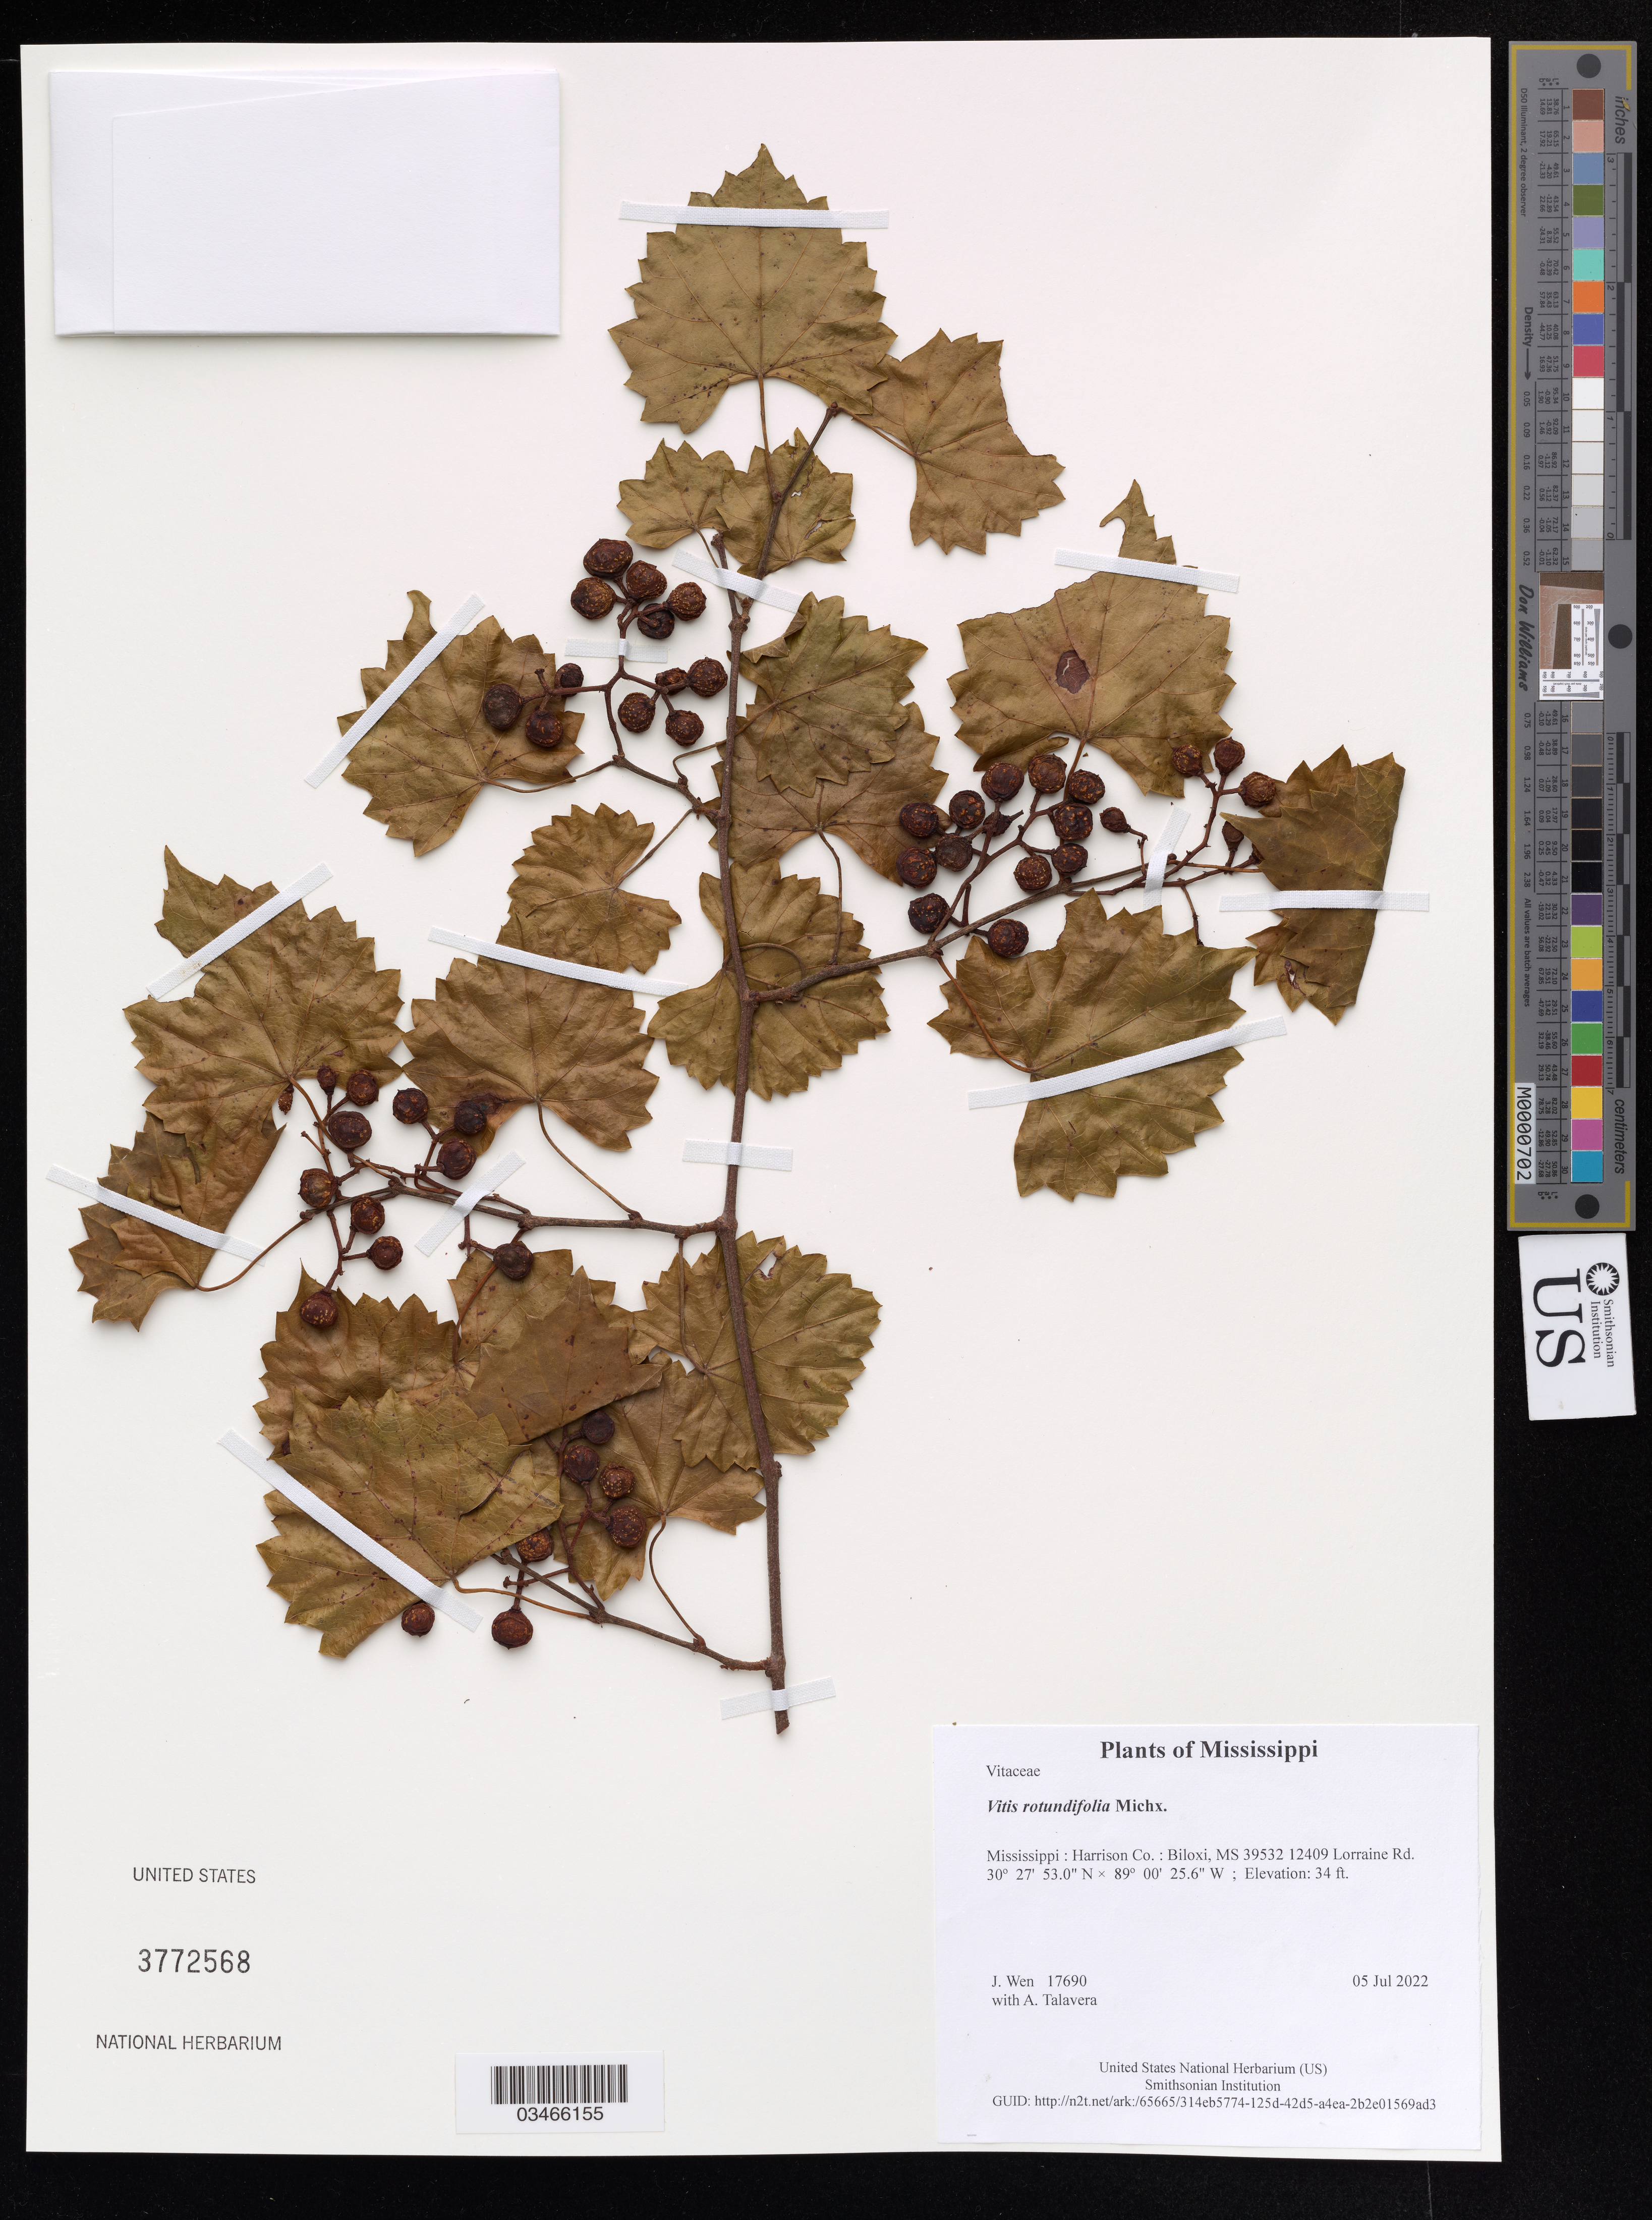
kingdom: Plantae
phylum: Tracheophyta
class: Magnoliopsida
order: Vitales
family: Vitaceae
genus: Vitis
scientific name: Vitis rotundifolia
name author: Michx.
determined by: Wen, Jun, (BOT), Smithsonian Institution - National Museum of Natural History (UNITED STATES)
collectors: J. Wen & A. Talavera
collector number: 17690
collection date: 2022-07-05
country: United States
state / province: Mississippi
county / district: Harrison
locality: Biloxi, MS 39532 12409 Lorraine Rd.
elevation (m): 10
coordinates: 30 27.883 N, 89 00.427 W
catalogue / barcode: US 3772568